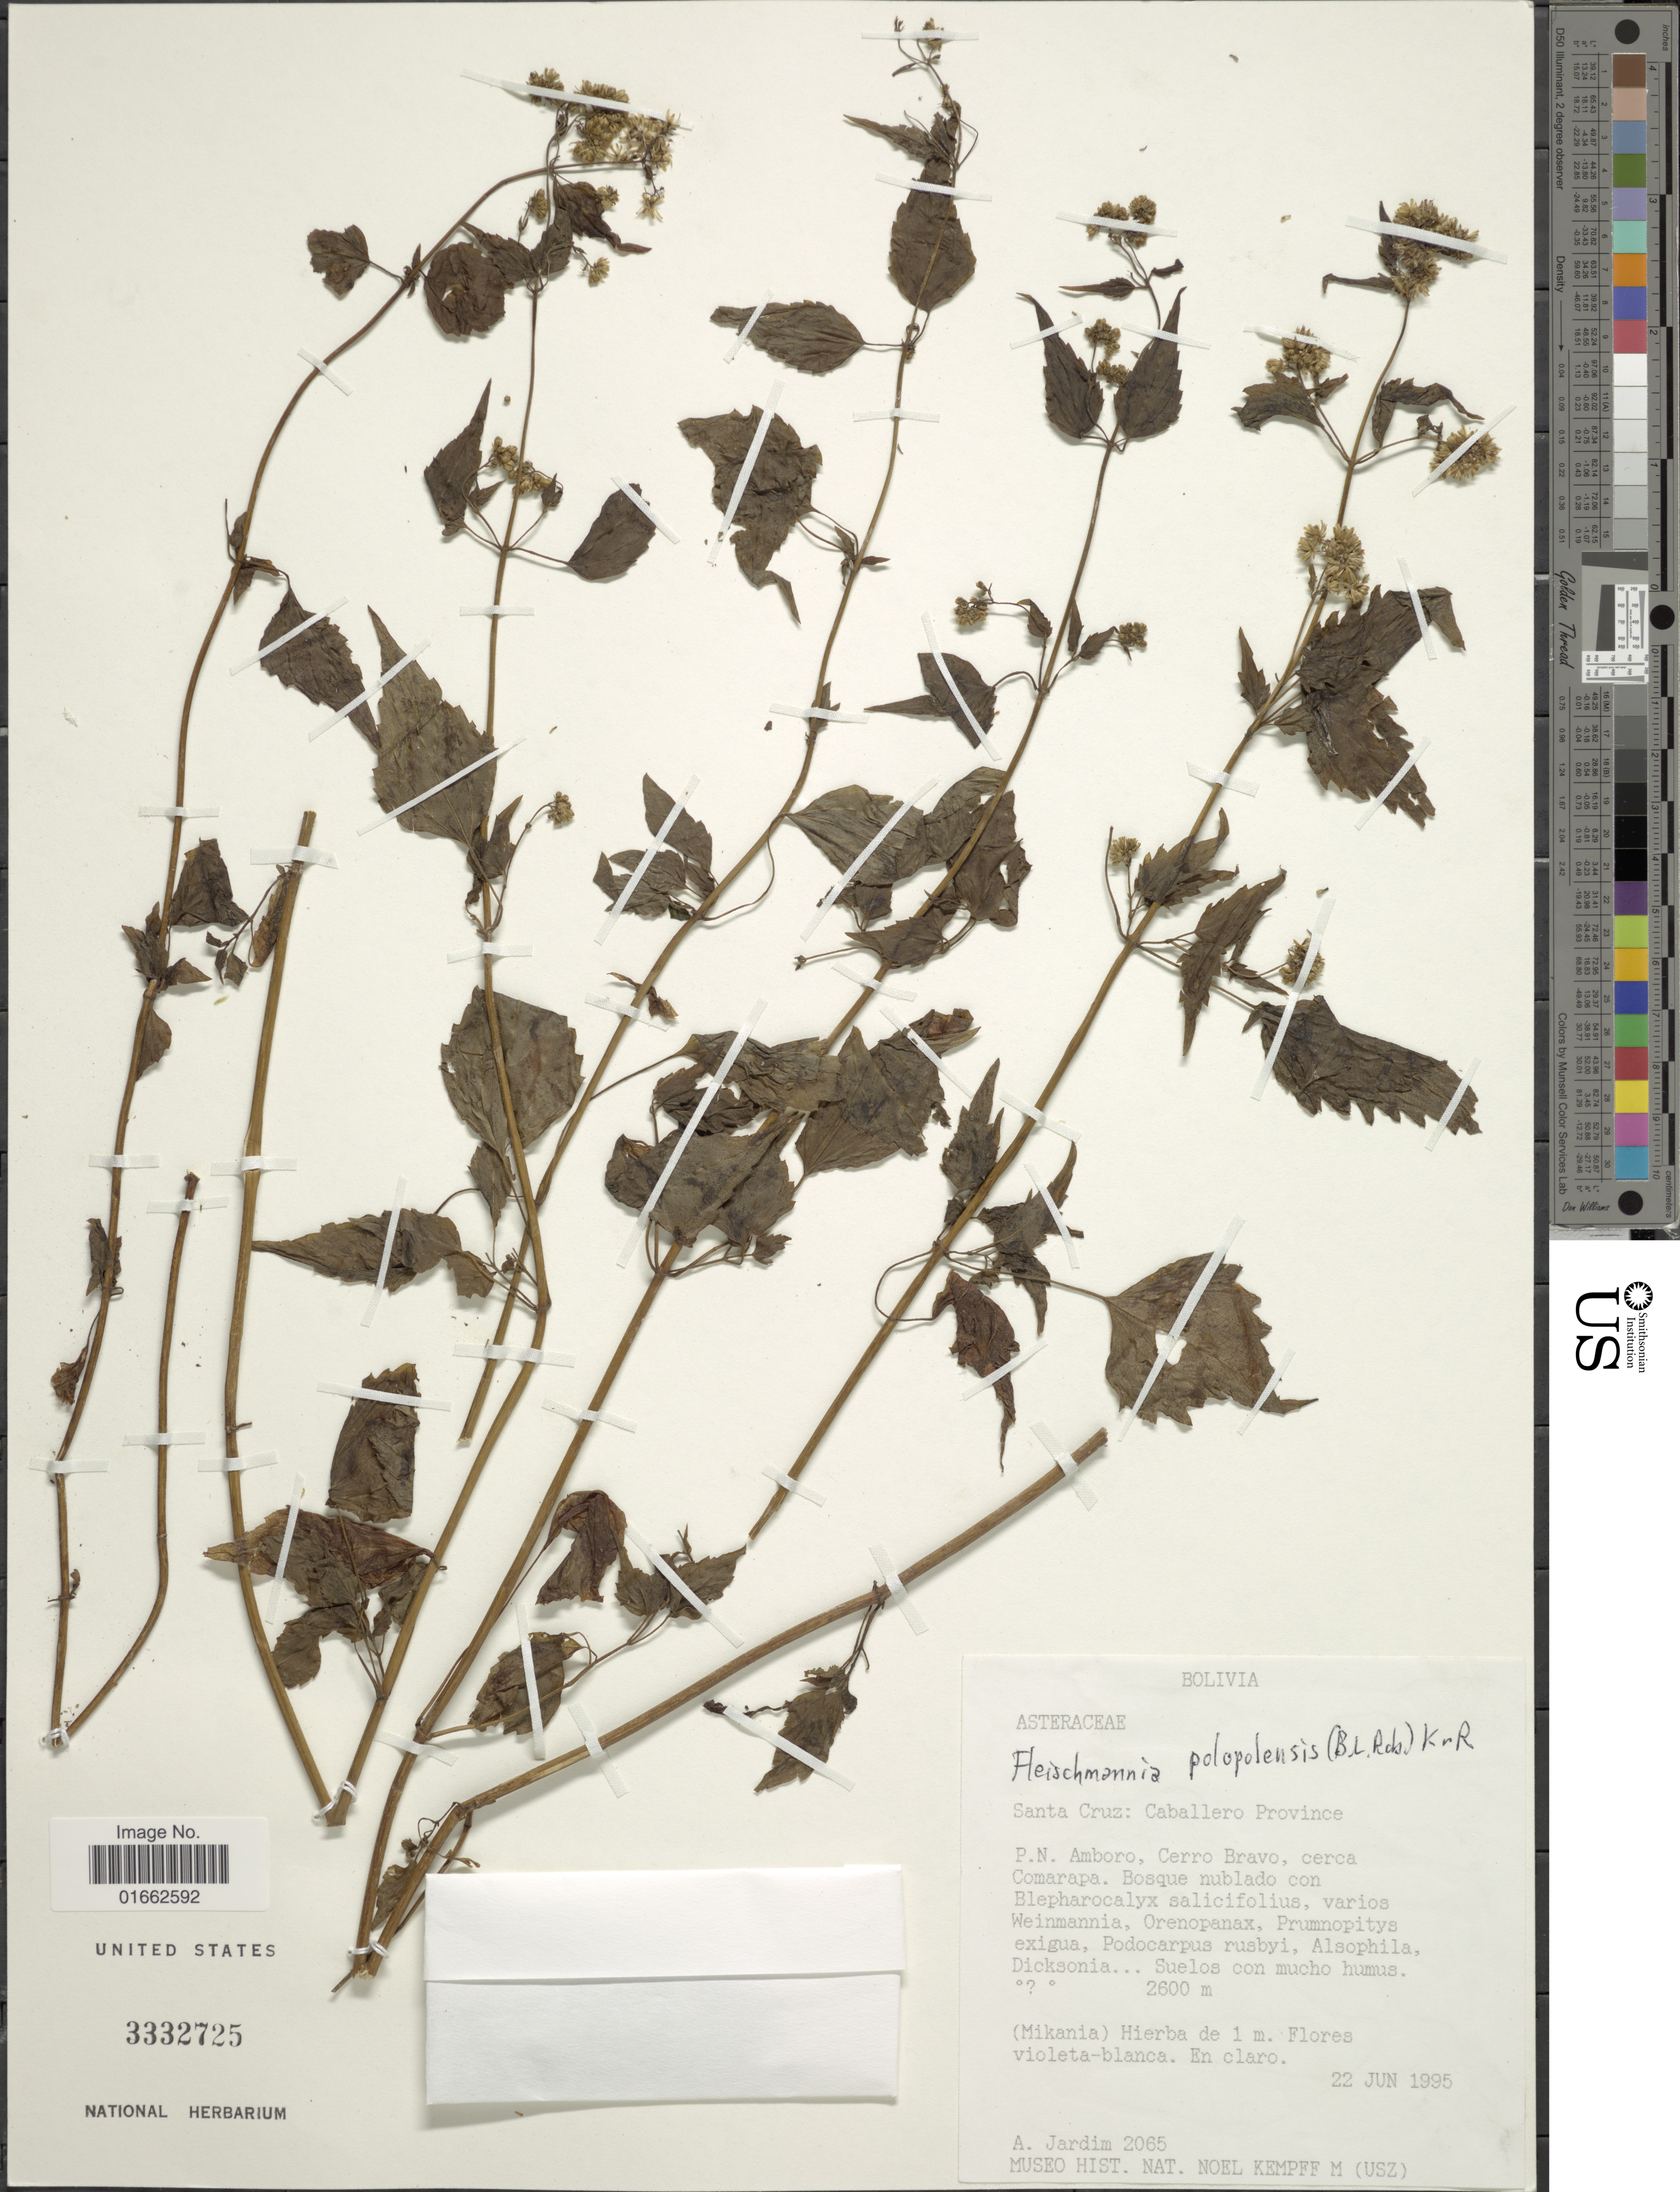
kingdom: Plantae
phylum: Tracheophyta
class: Magnoliopsida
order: Asterales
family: Asteraceae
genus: Fleischmannia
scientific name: Fleischmannia polopolensis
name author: (B.L. Rob.) R.M. King & H. Rob.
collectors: A. Jardim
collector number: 2065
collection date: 1995-06-22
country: Bolivia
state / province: Santa Cruz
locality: Caballero Province, P. N. Amboro, Cerro Bravo, cerca Comarapa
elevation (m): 2600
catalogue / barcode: US 3332725